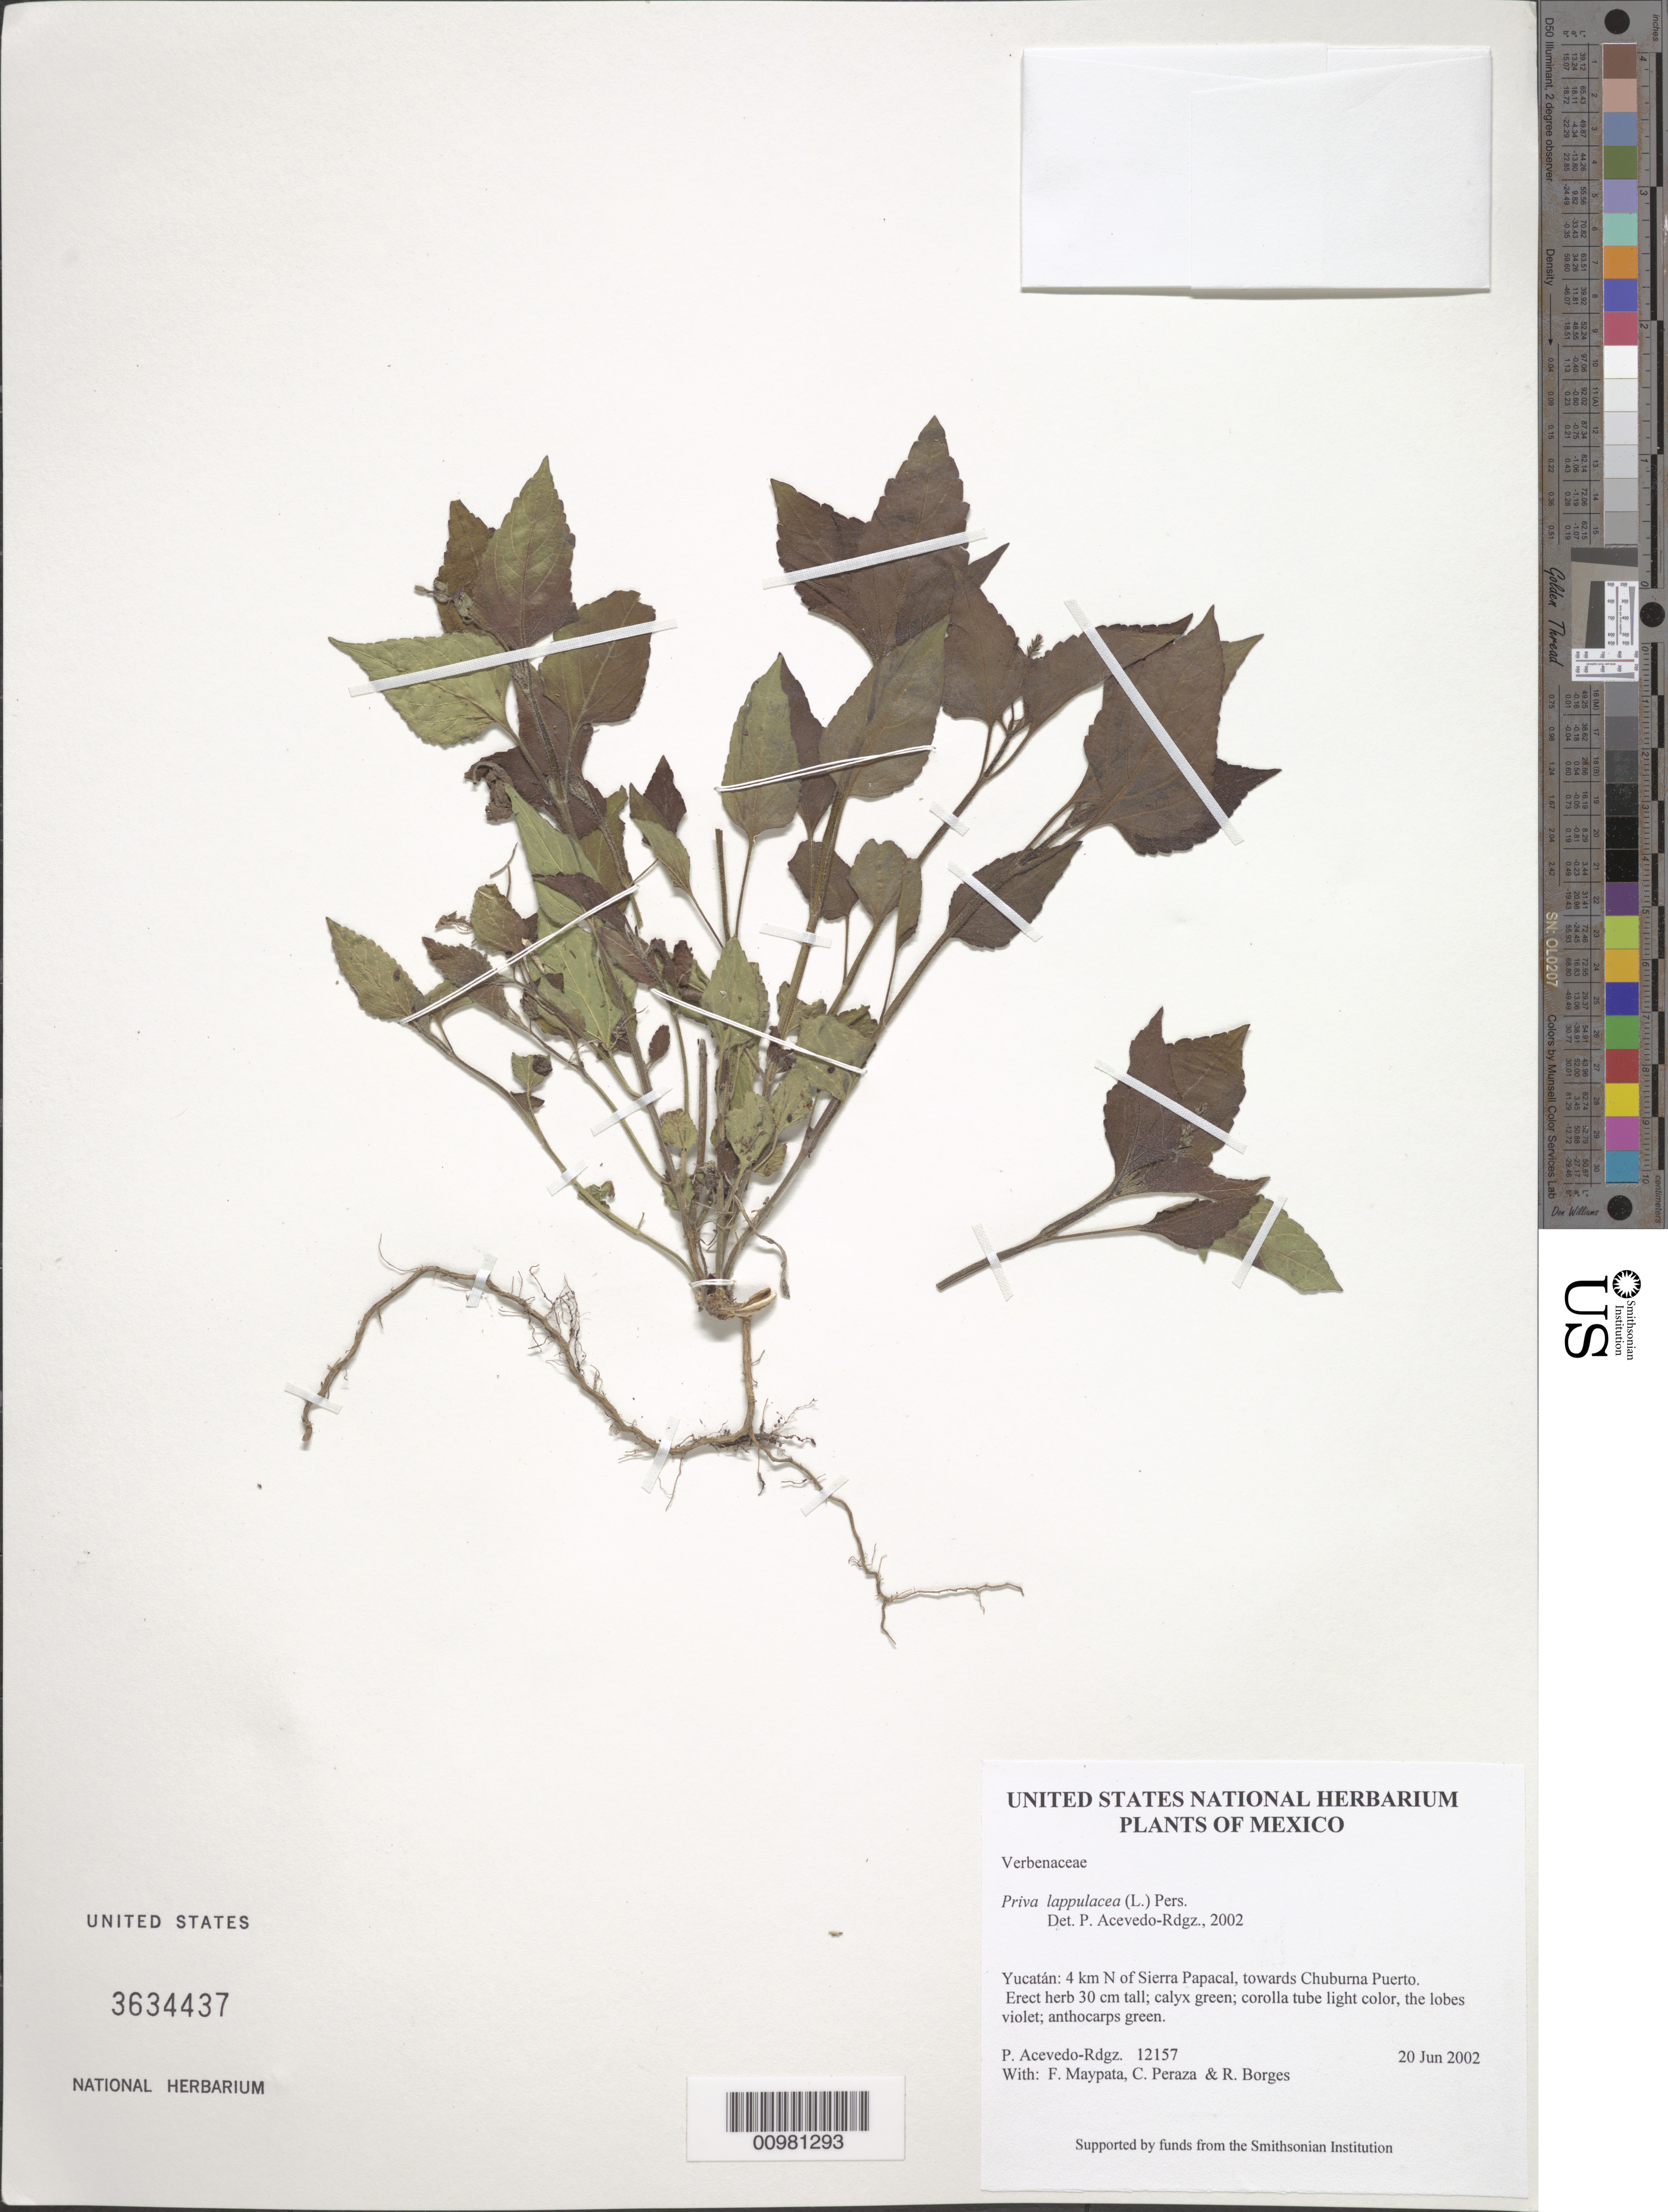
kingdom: Plantae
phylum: Tracheophyta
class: Magnoliopsida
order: Lamiales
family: Verbenaceae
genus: Priva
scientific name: Priva lappulacea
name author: (L.) Pers.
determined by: Acevedo-Rodríguez, P., (BOT), Smithsonian Institution - National Museum of Natural History (UNITED STATES)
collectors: P. Acevedo-Rodr., F. Maypata, C. Peraza & R. Borges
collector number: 12157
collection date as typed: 20 Jun 2002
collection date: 2002-06-20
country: Mexico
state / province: Yucatán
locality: Yucatán: 4 km N of Sierra Papacal, towards Chuburna Puerto.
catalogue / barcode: US 3634437